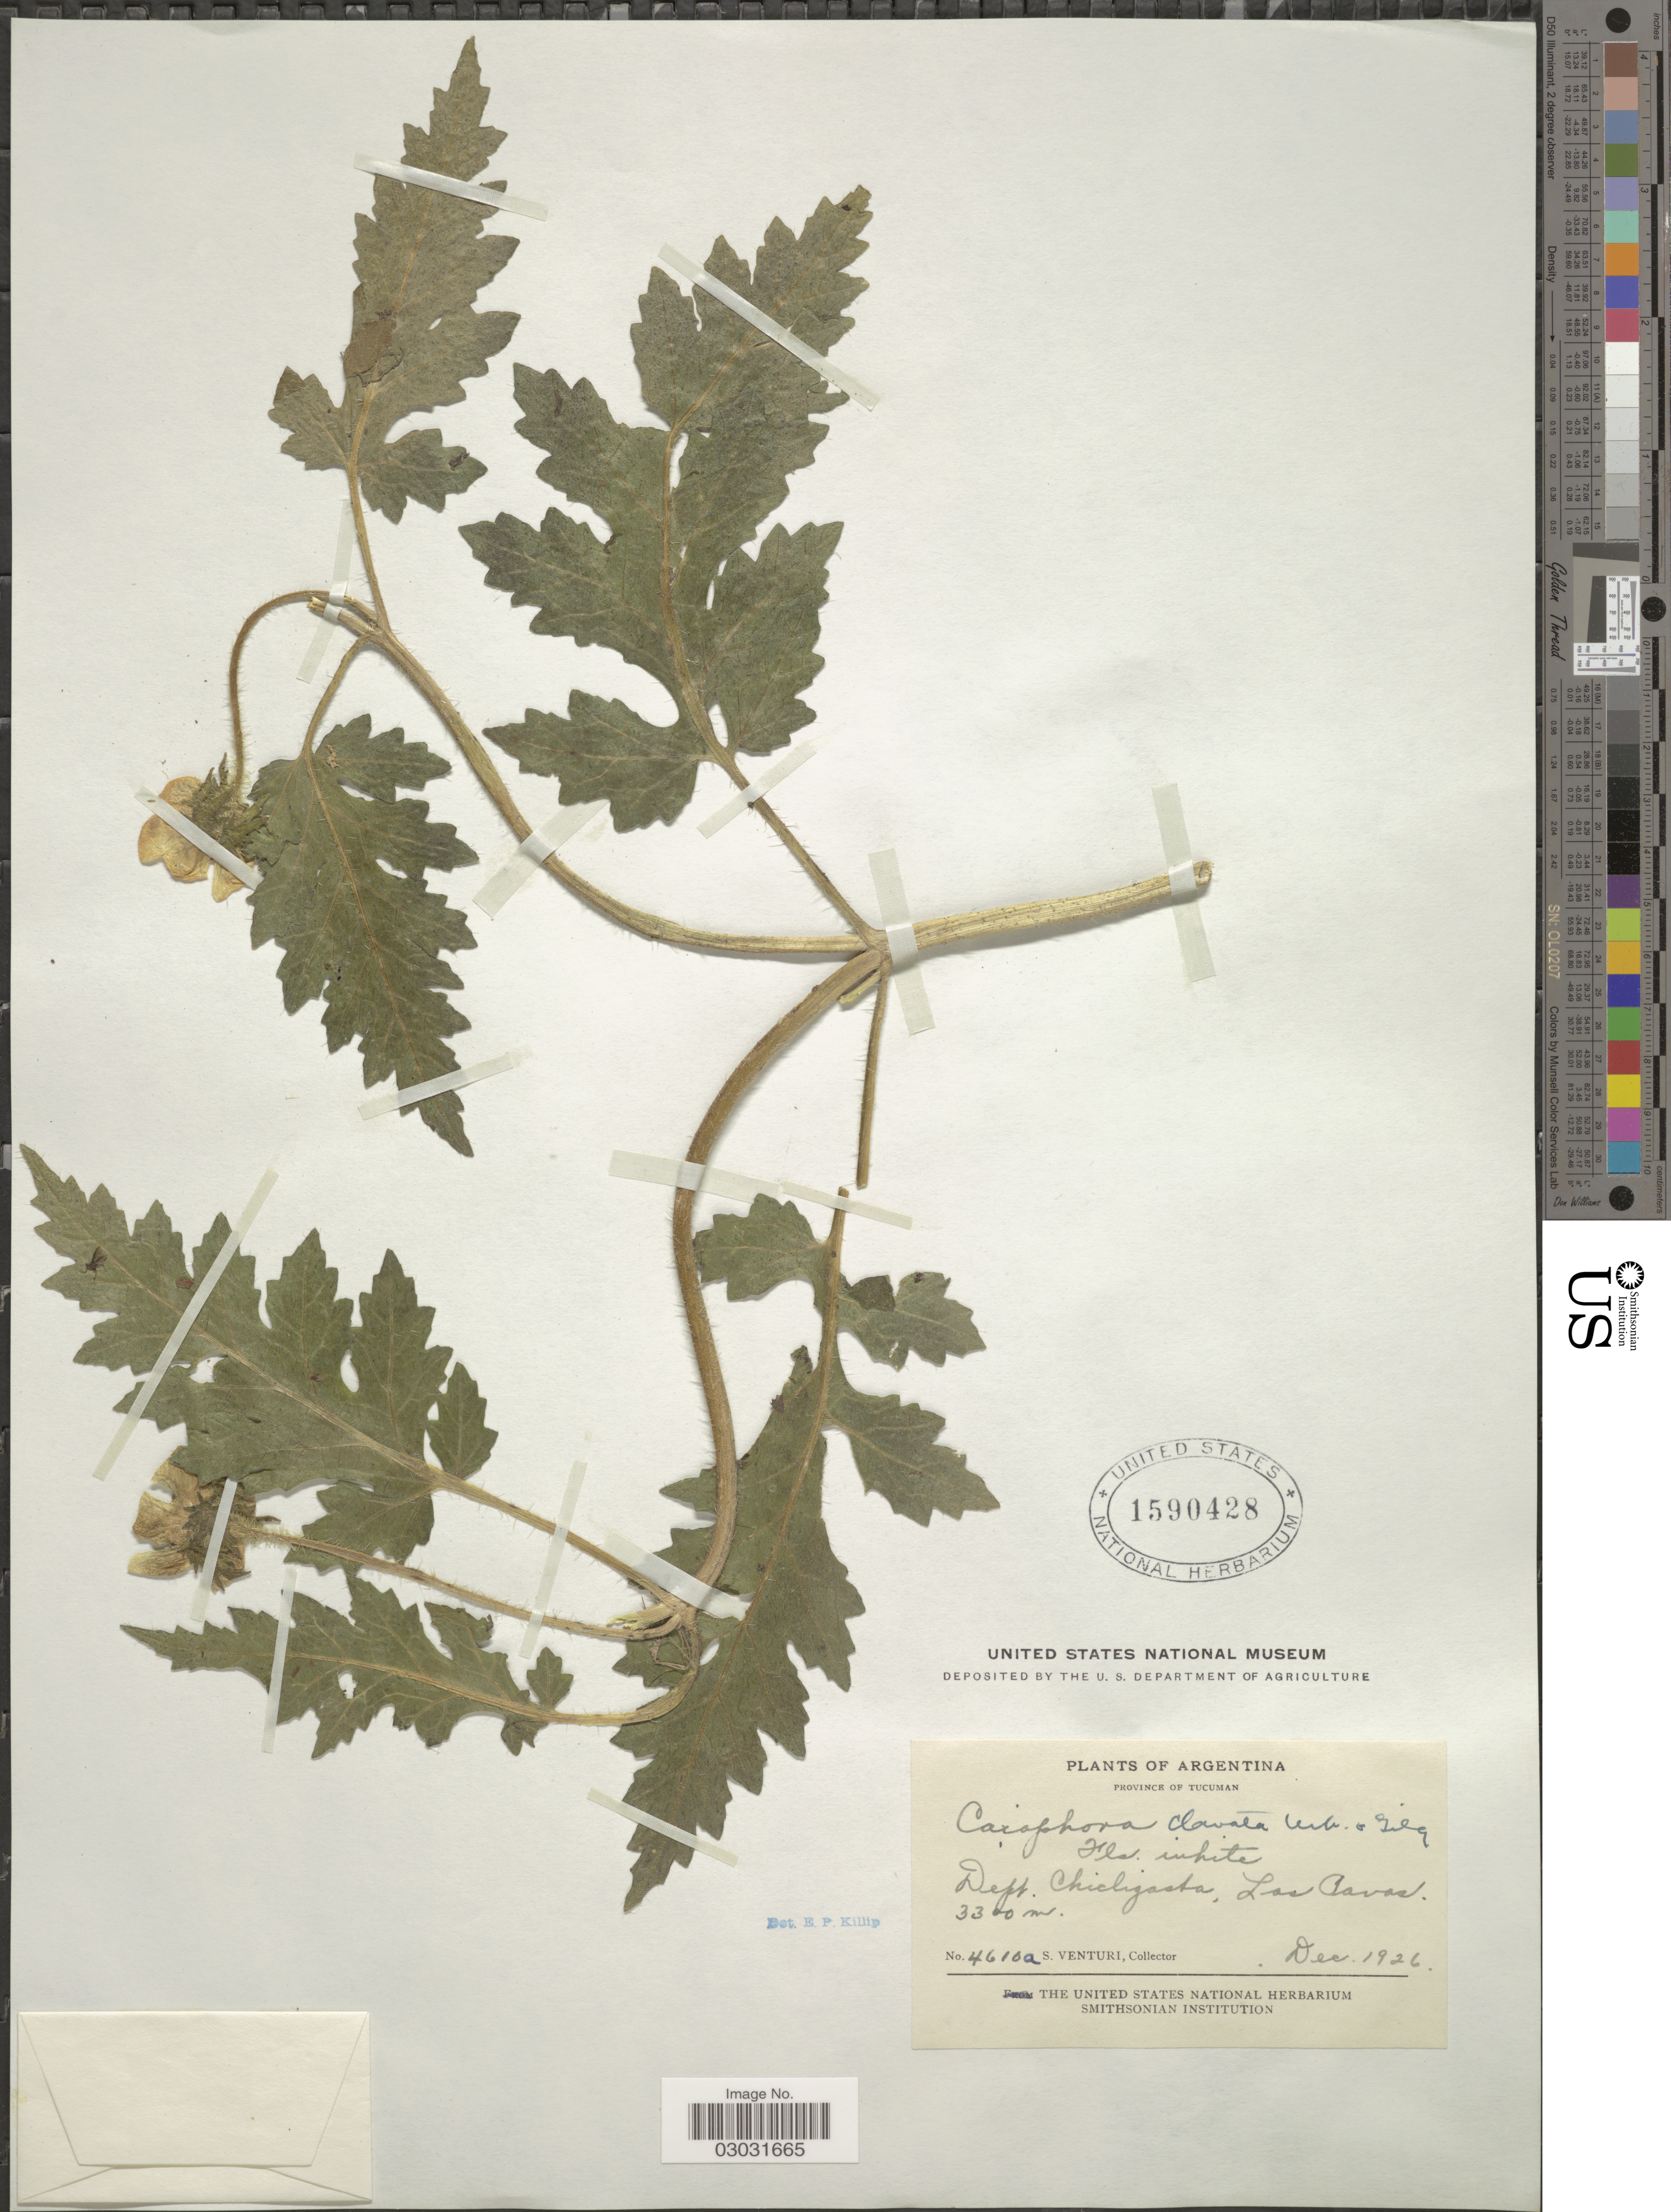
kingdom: Plantae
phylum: Tracheophyta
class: Magnoliopsida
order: Cornales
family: Loasaceae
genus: Caiophora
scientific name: Caiophora clavata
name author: Urb. & Gilg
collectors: S. Venturi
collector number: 4610a*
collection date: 1926-12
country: Argentina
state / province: Tucuman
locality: Dept. Chicligasta, Las Pavas.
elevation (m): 3300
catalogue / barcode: US 1590428